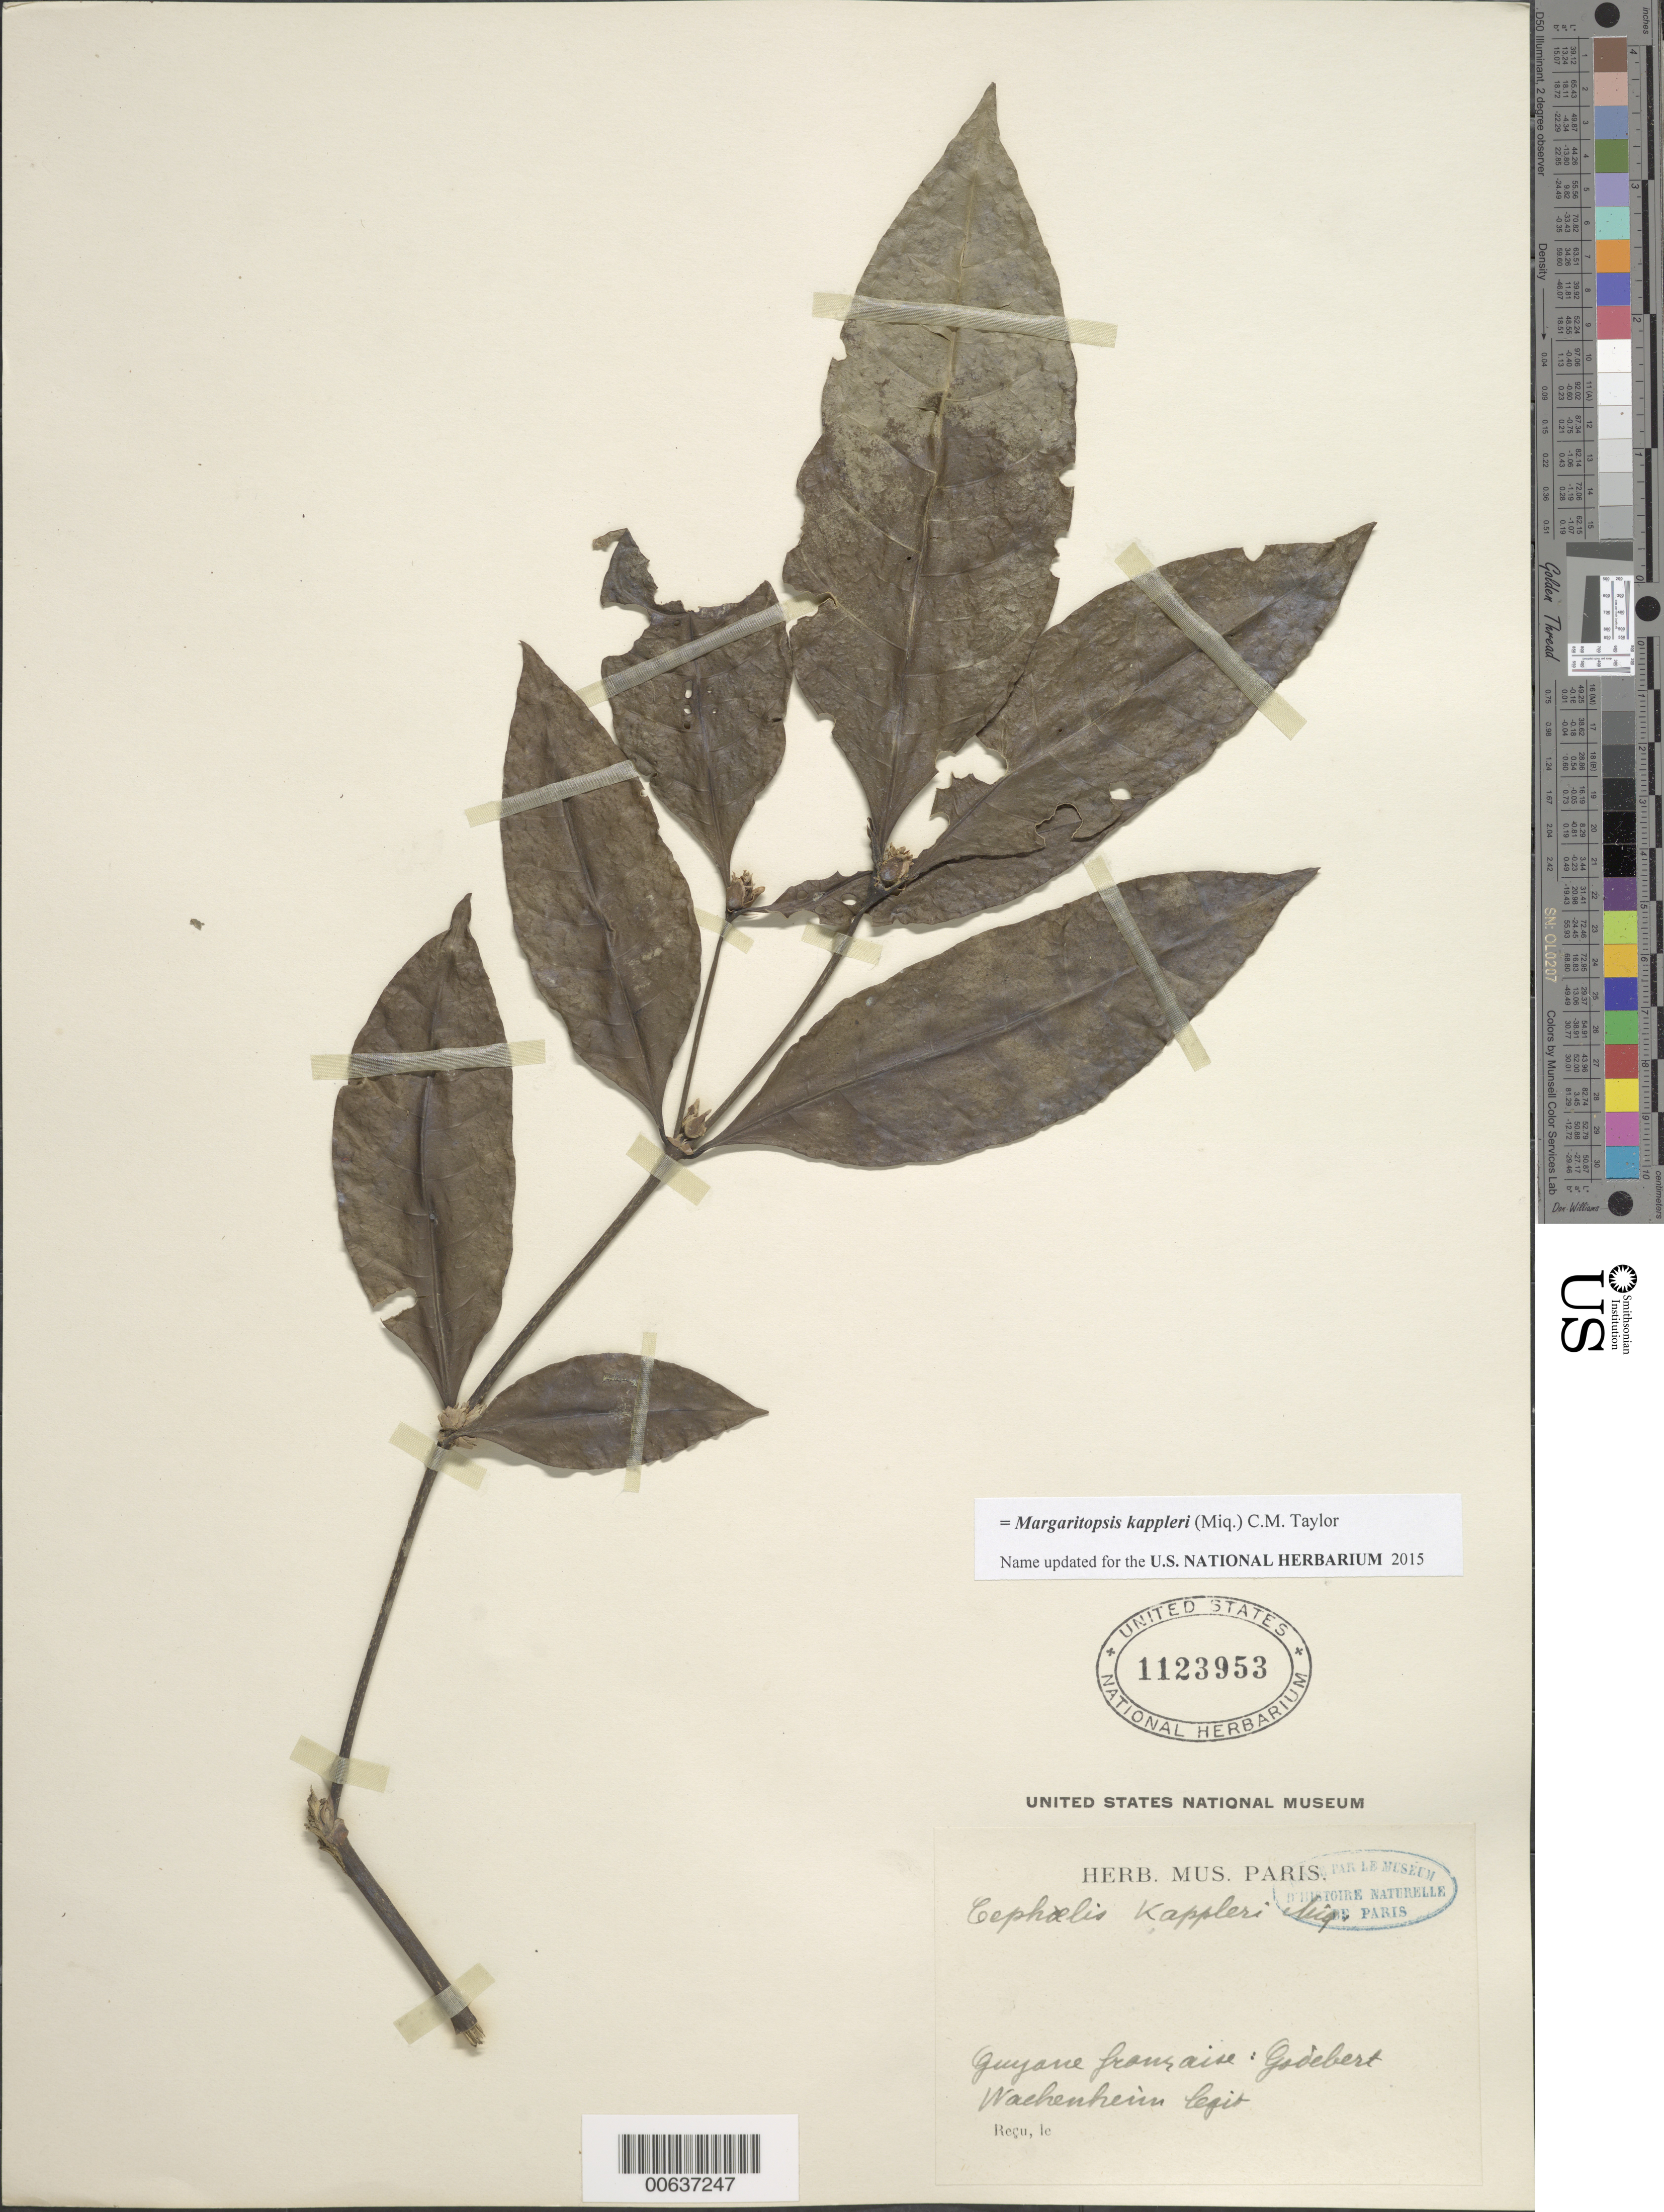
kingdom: Plantae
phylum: Tracheophyta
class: Magnoliopsida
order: Gentianales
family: Rubiaceae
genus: Psychotria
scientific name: Psychotria kappleri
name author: (Miq.) Müll. Arg. ex Benoist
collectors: G. Wachenheim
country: French Guiana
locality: Godebert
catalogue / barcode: US 1123953